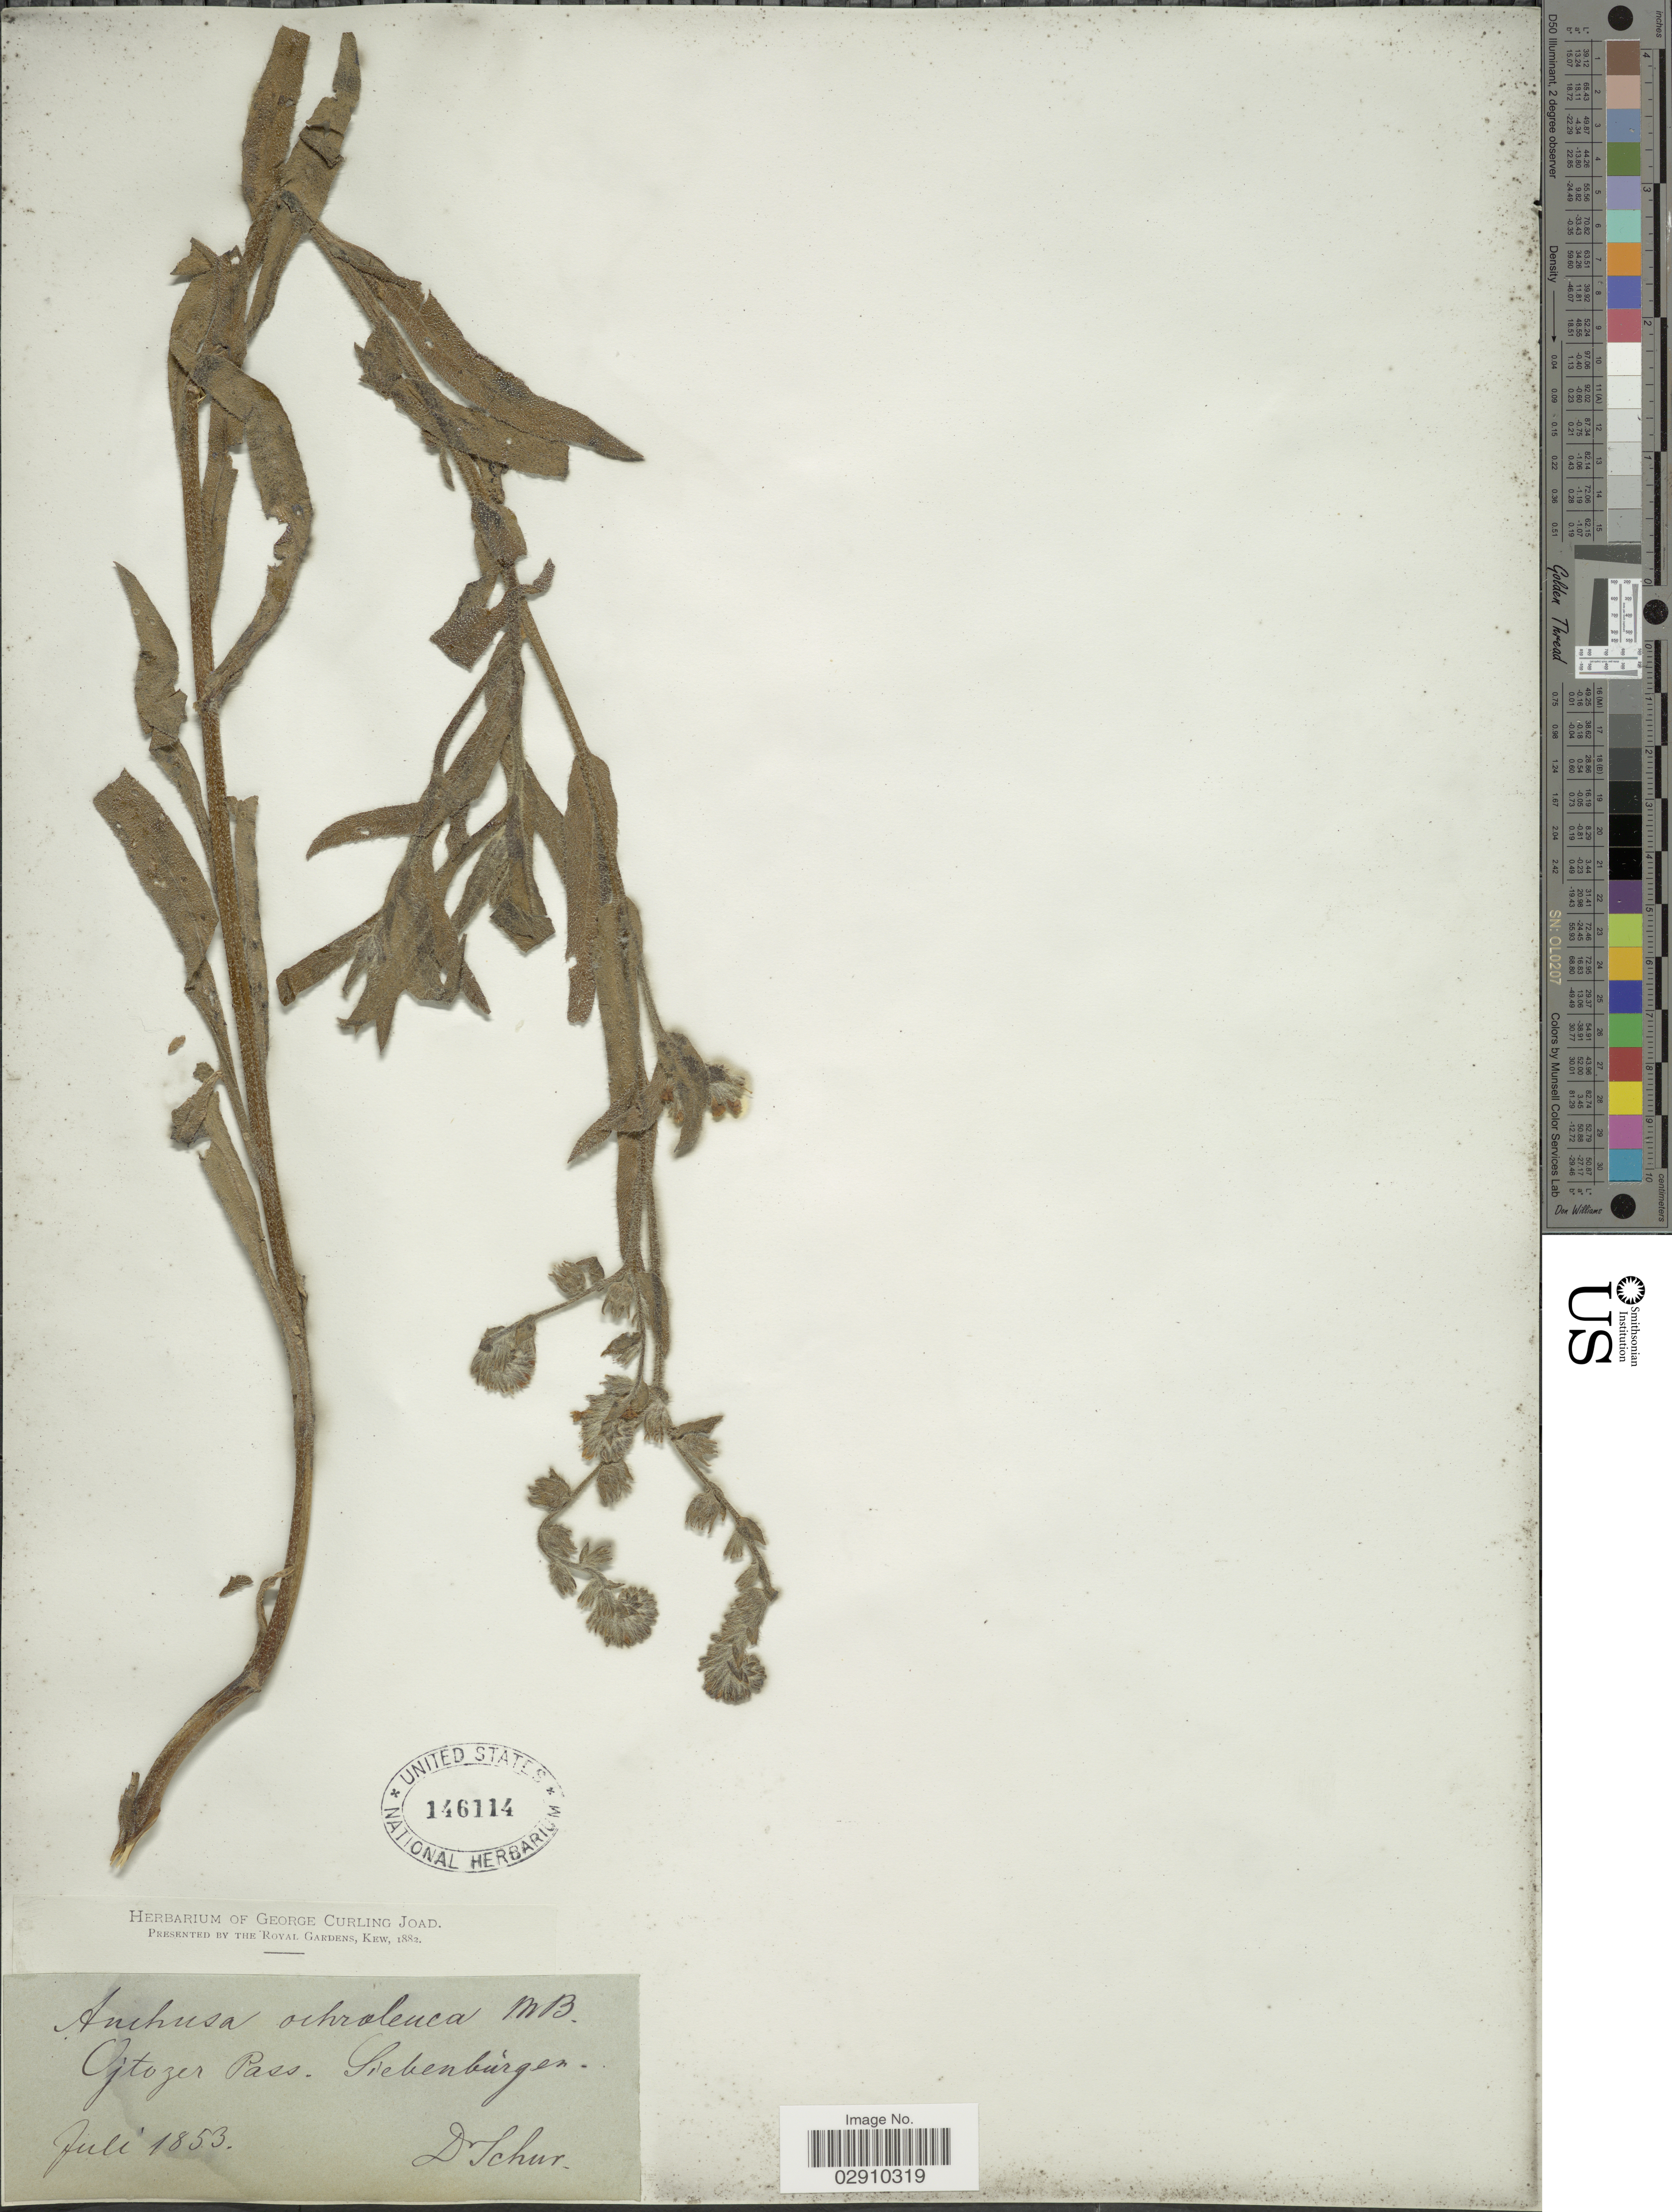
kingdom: Plantae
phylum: Tracheophyta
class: Magnoliopsida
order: Boraginales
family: Boraginaceae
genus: Anchusa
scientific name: Anchusa ochroleuca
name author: M. Bieb.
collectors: Schur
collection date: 1853-07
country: Romania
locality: Gitozer Pass. Siebenburgen.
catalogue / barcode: US 146114